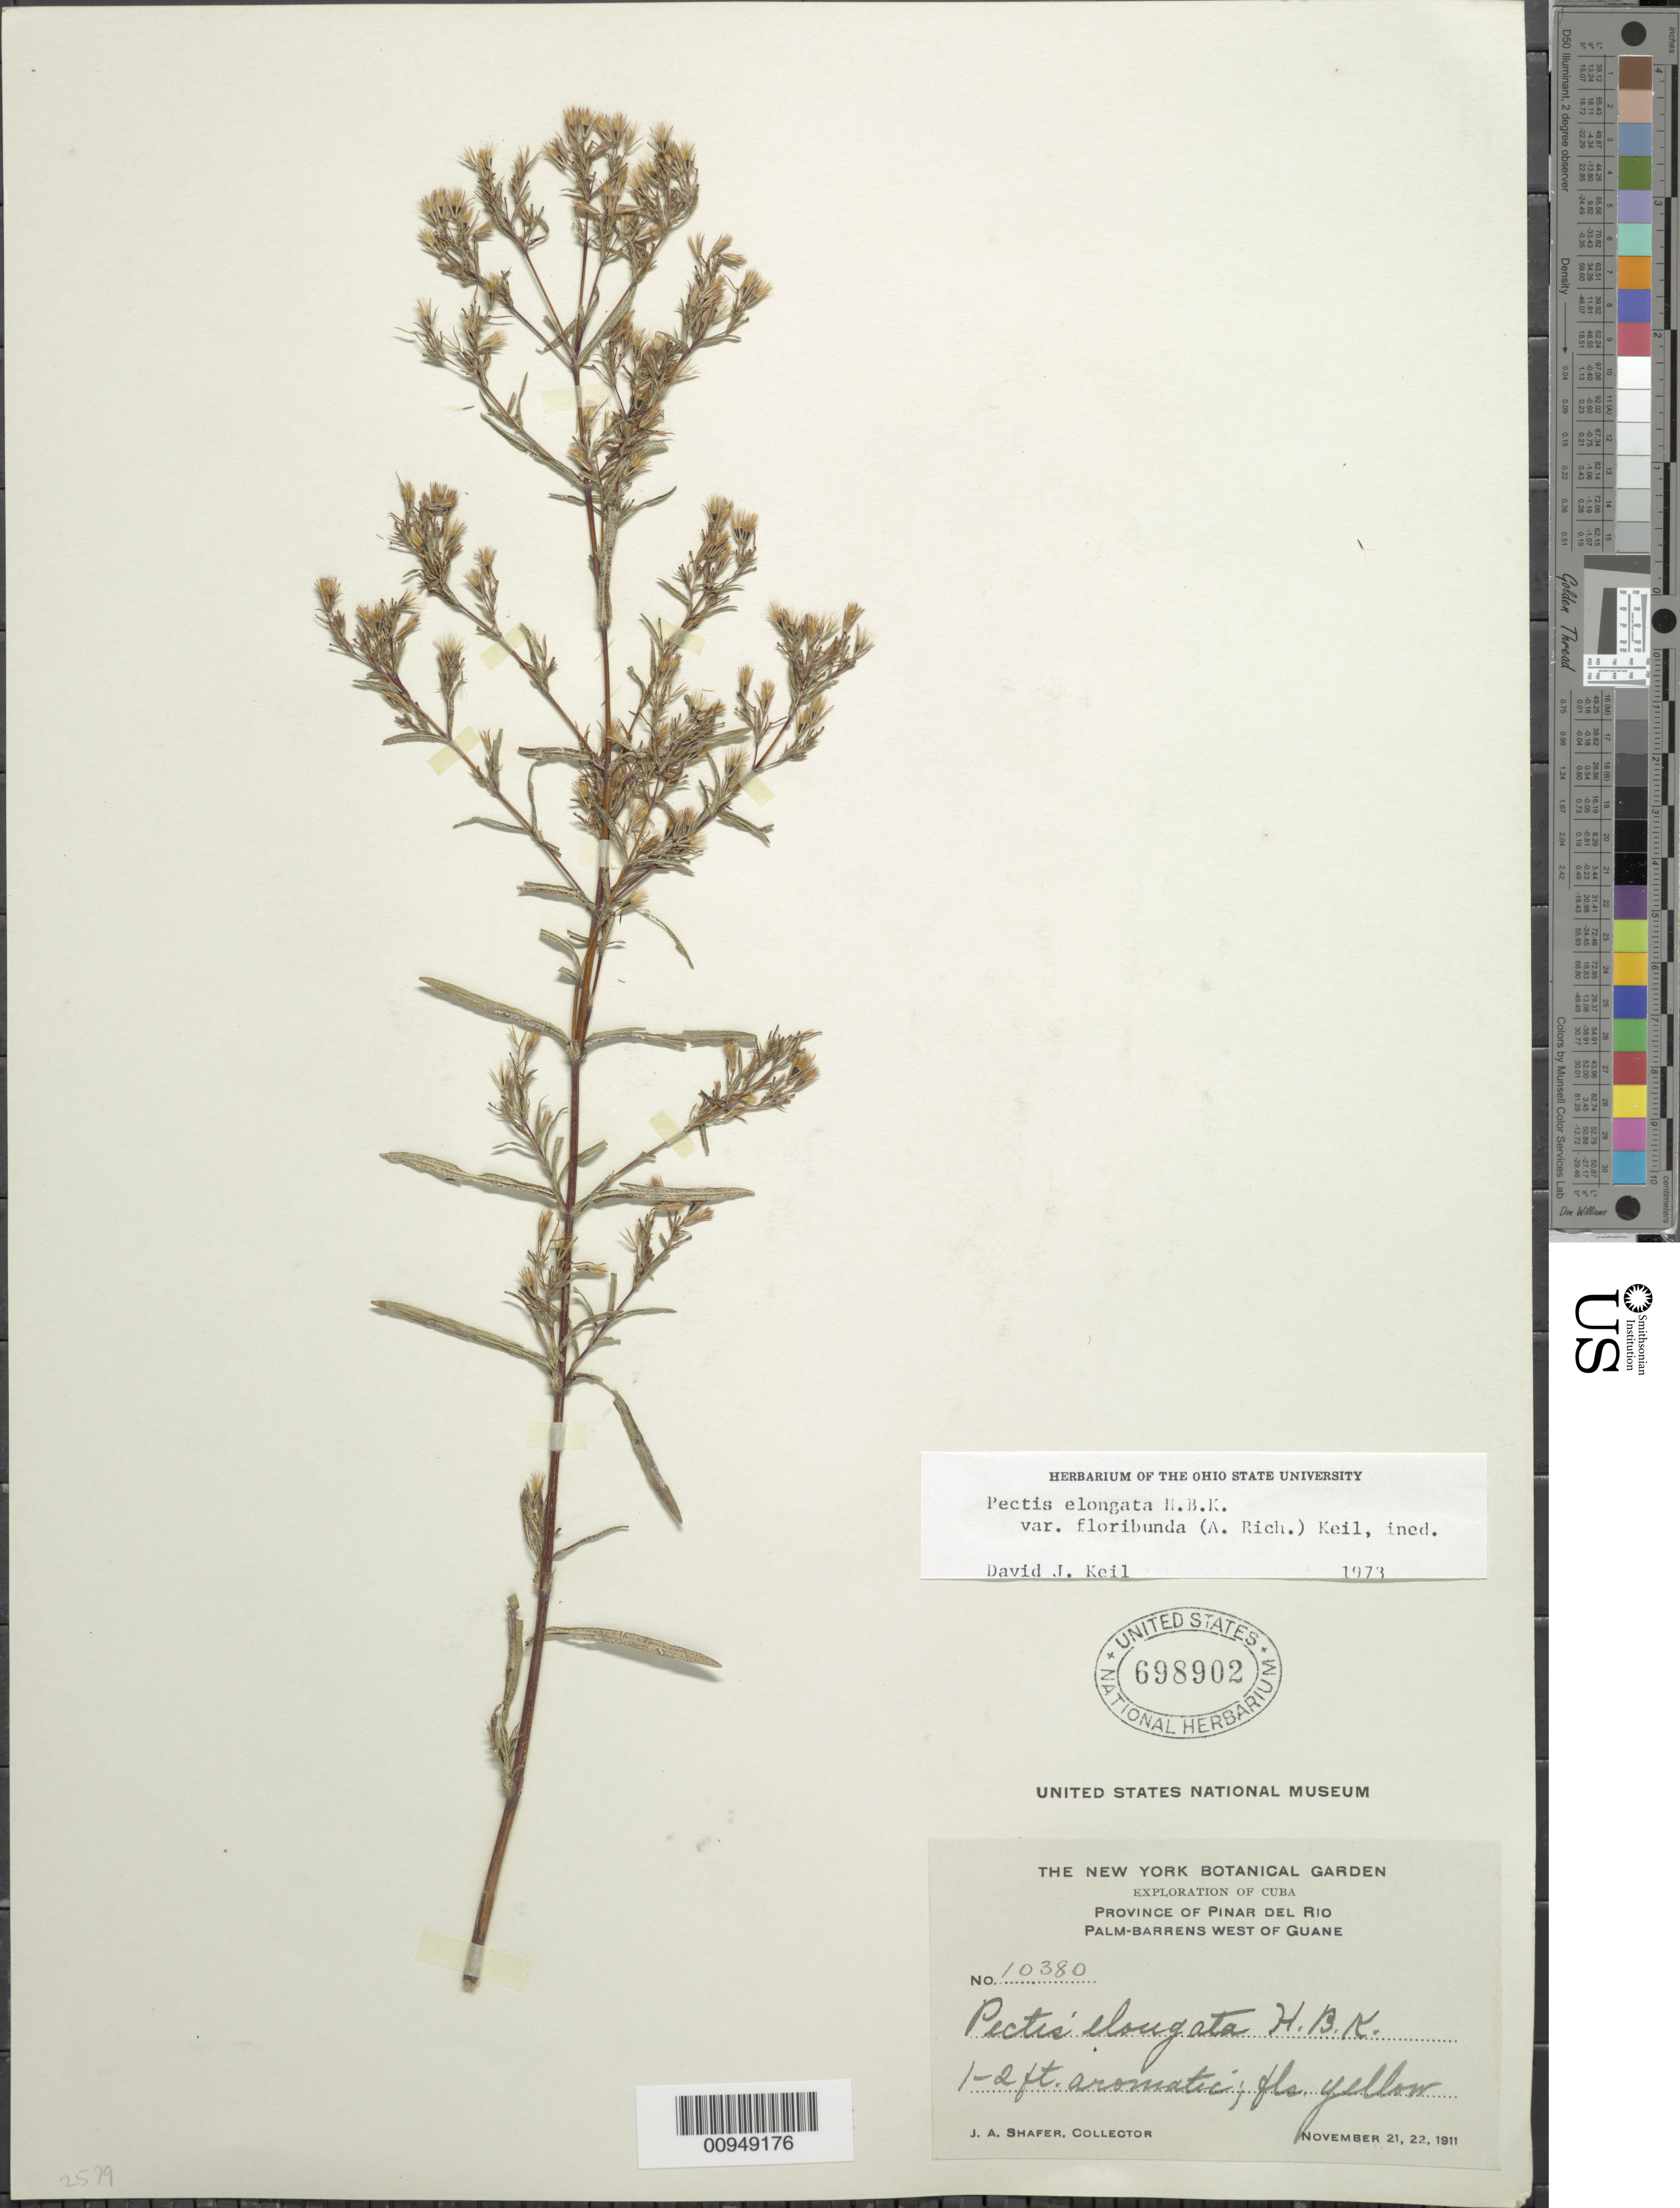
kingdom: Plantae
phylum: Tracheophyta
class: Magnoliopsida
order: Asterales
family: Asteraceae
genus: Pectis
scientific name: Pectis elongata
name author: Kunth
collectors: J. A. Shafer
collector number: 10380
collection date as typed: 21 Nov 1911 to 22 Nov 1911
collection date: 1911-11-21/1911-11-22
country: Cuba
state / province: Pinar del Rio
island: Cuba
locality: Palm-barrens W of Guane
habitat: Palm-barrens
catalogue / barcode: US 698902